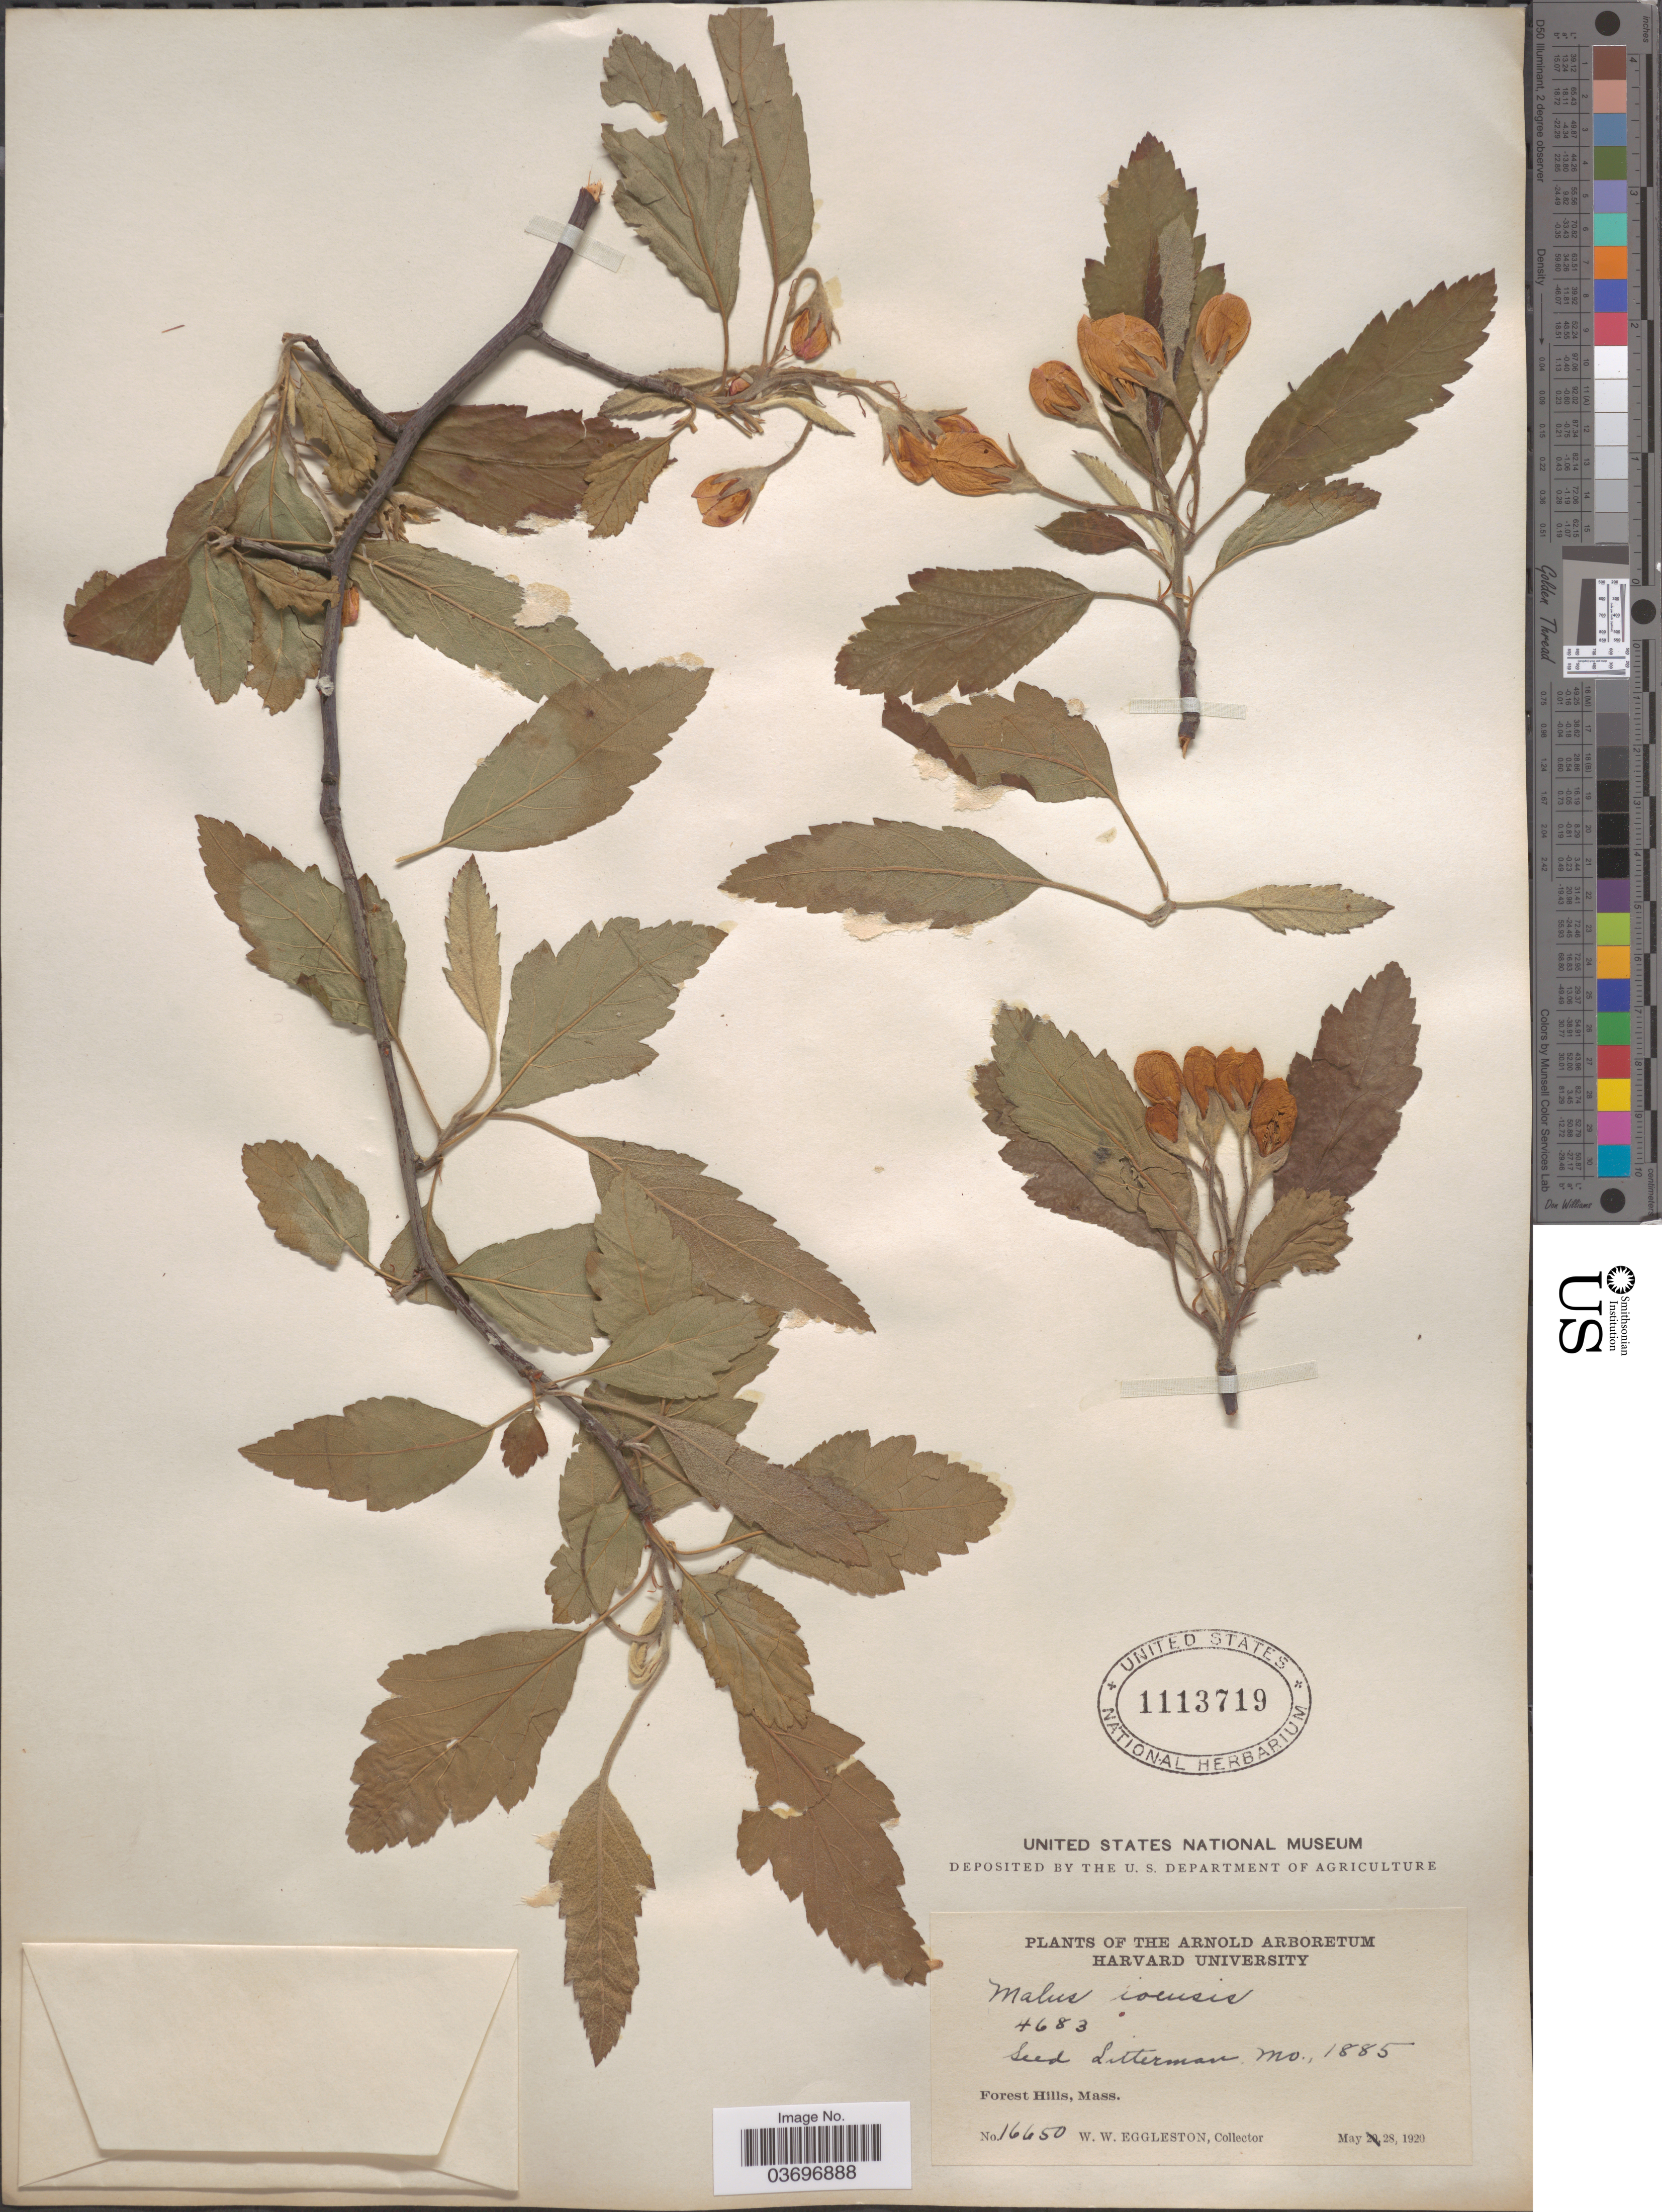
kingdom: Plantae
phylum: Tracheophyta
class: Magnoliopsida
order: Rosales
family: Rosaceae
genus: Malus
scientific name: Malus ioensis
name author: (Alph. Wood) Britton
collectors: W. W. Eggleston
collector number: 16650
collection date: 1920-05-28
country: United States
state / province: Massachusetts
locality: Forest Hills.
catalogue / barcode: US 1113719